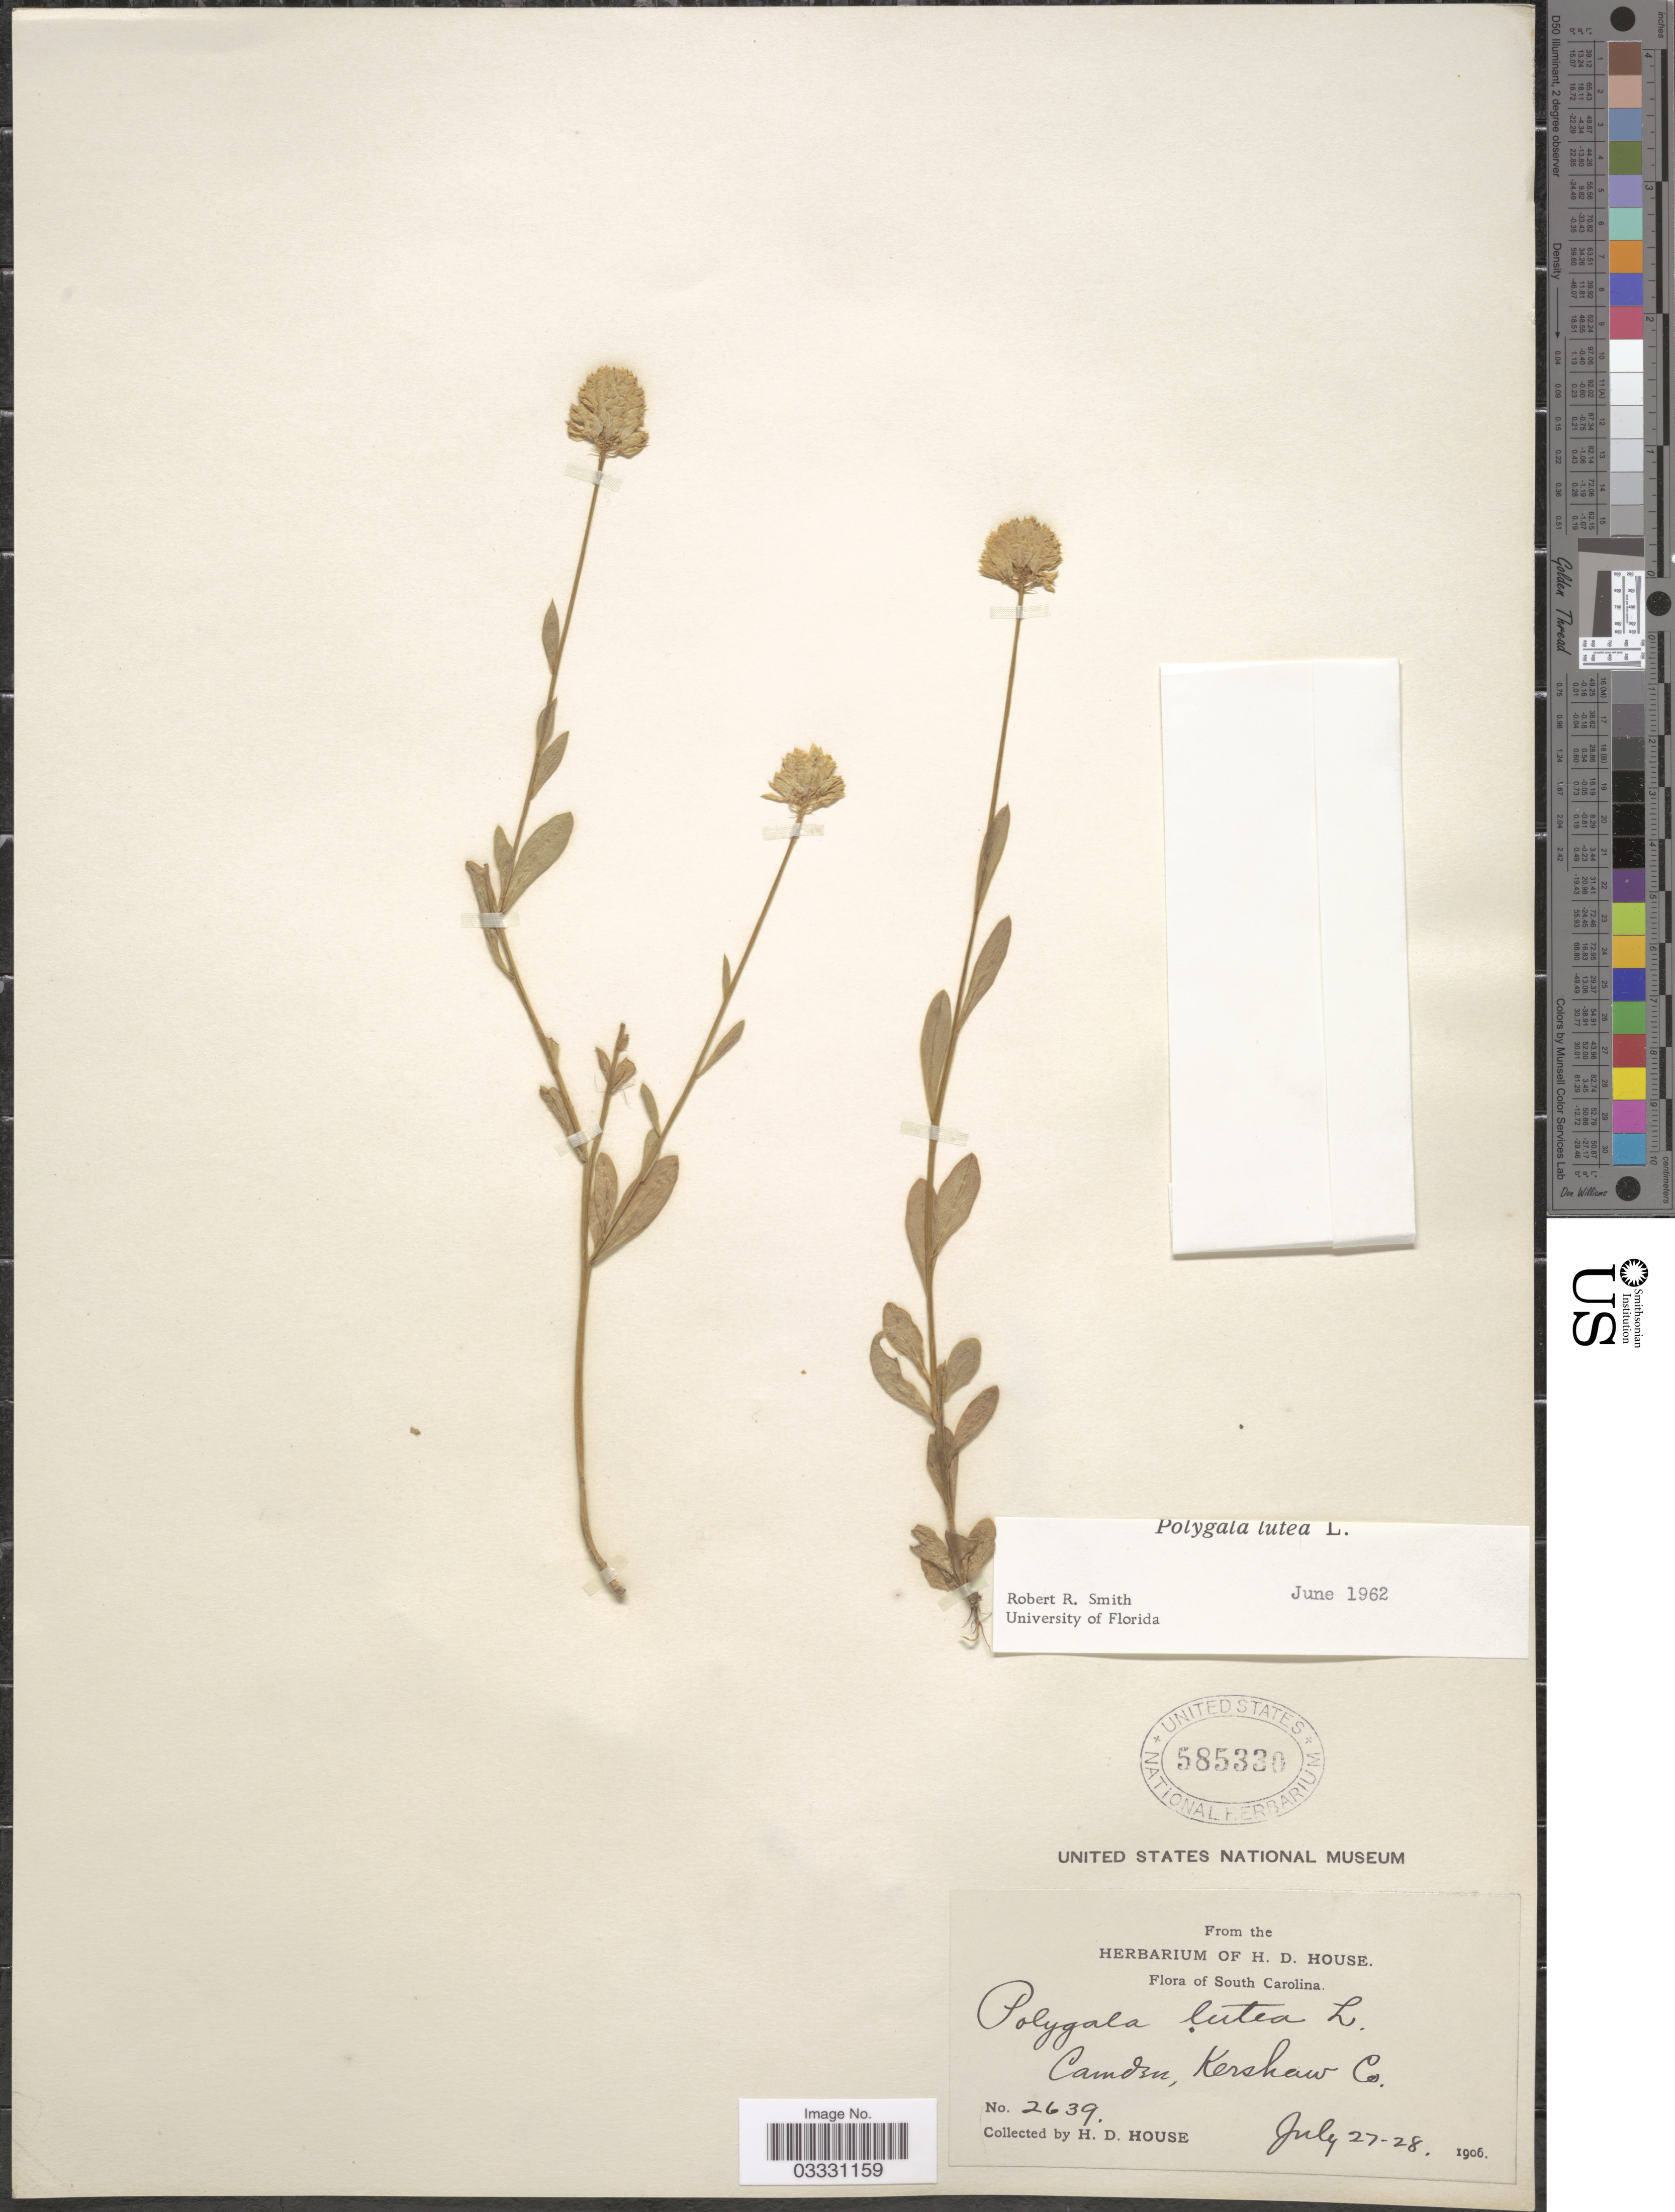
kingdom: Plantae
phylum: Tracheophyta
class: Magnoliopsida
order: Fabales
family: Polygalaceae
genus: Polygala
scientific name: Polygala lutea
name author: L.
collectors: H. D. House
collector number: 2639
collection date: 1906-07-27/1906-07-28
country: United States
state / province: South Carolina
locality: Camden, Kershaw Co.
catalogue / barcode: US 585330